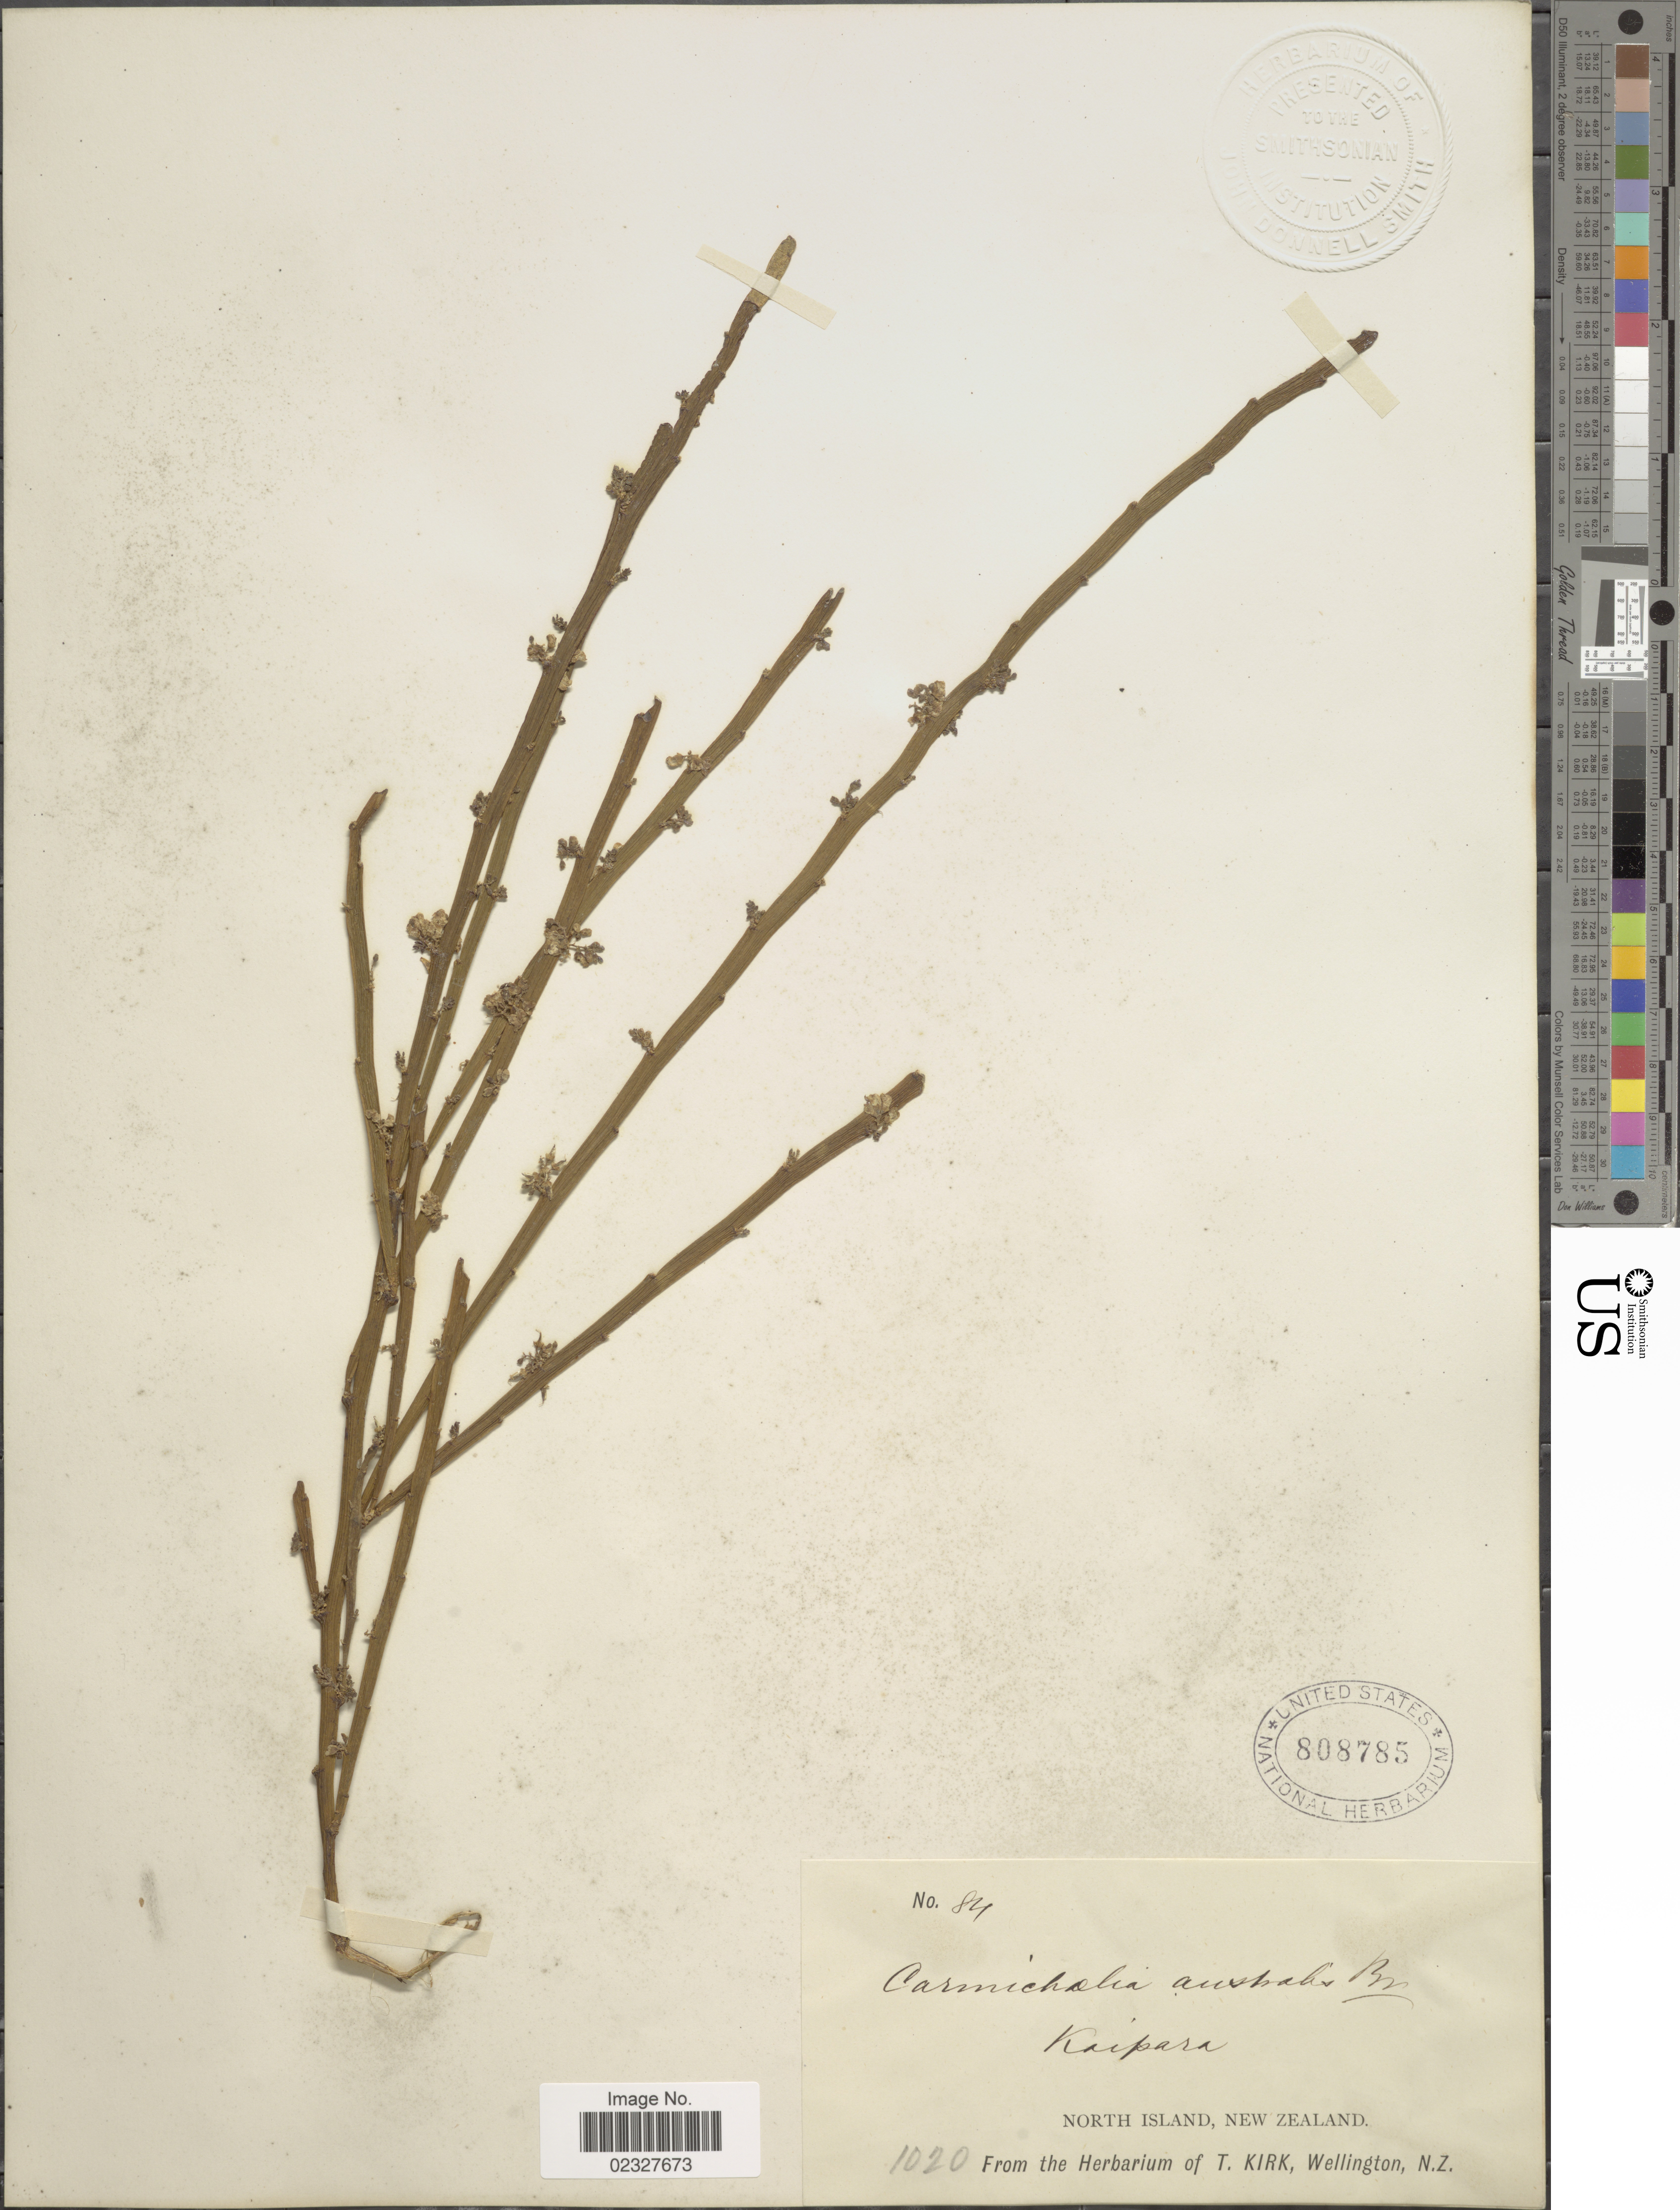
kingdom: Plantae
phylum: Tracheophyta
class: Magnoliopsida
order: Fabales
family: Fabaceae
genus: Carmichaelia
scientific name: Carmichaelia australis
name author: R. Br.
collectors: ex herb. T. Kirk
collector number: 84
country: New Zealand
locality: Kaipara, North Island, New Zealand.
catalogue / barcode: US 808785